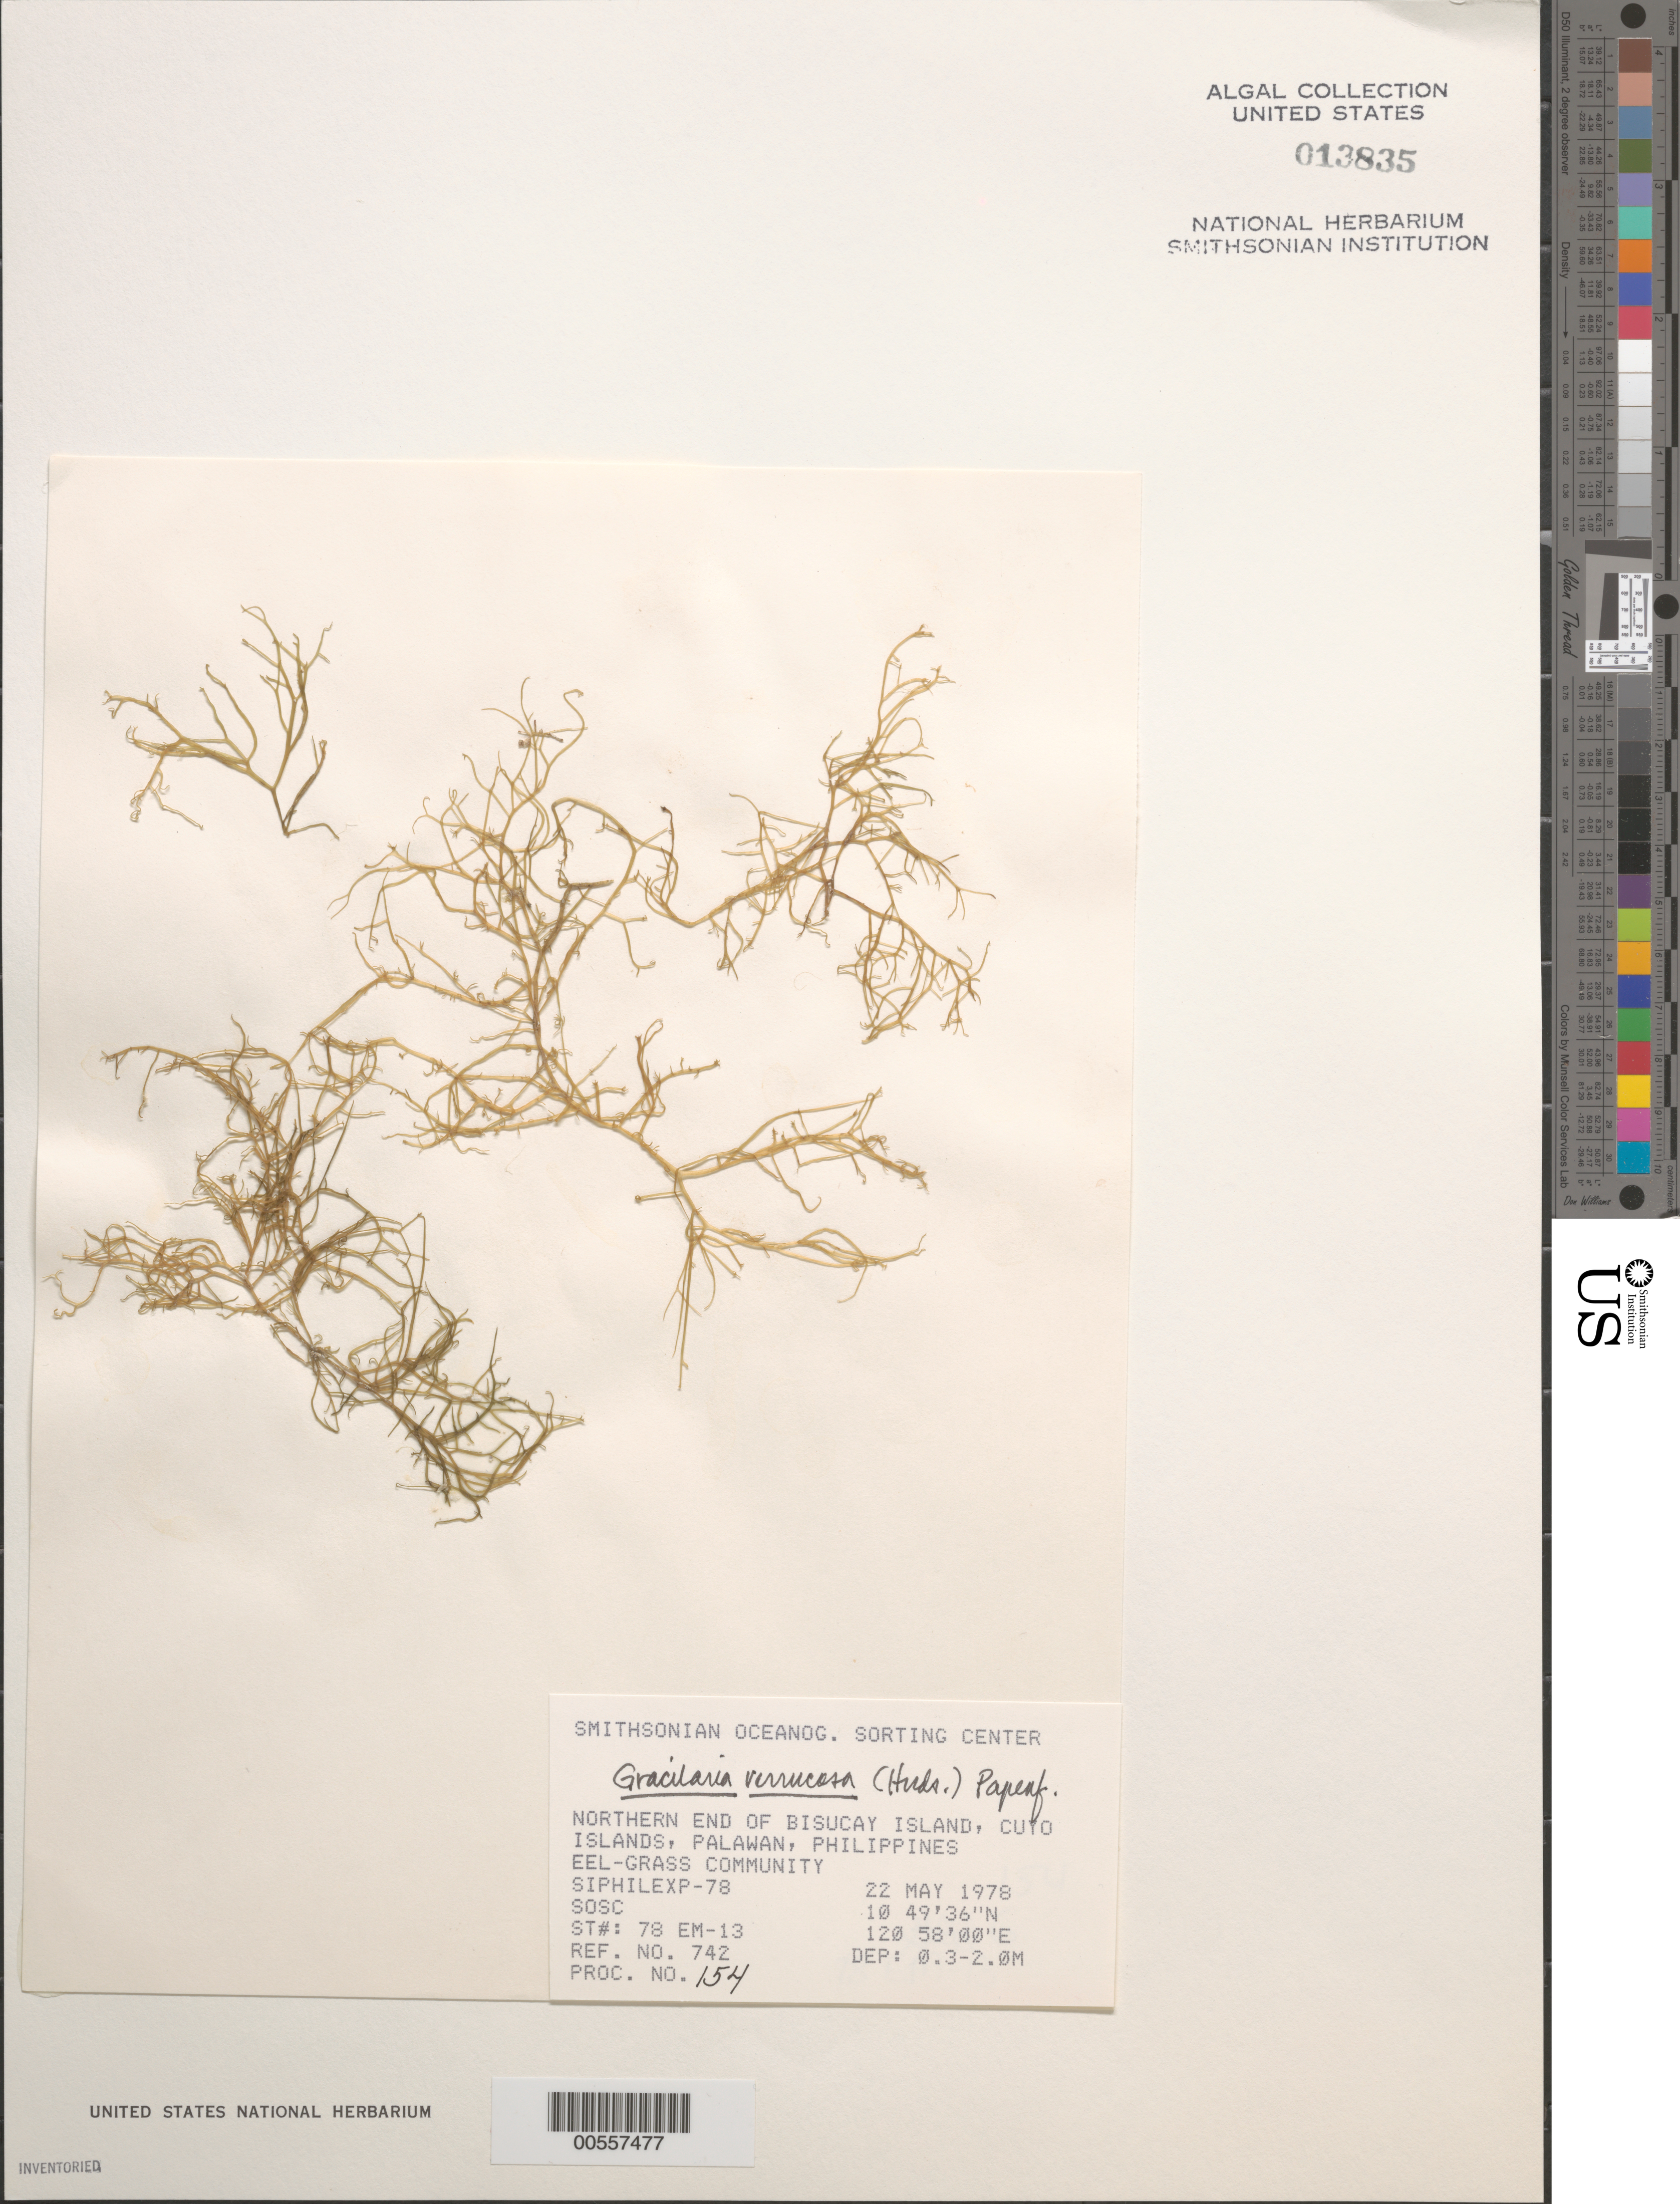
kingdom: Plantae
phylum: Rhodophyta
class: Florideophyceae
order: Gracilariales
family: Gracilariaceae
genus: Gracilariopsis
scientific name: Gracilariopsis longissima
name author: (S.G. Gmel.) Steentoft et al.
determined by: Algae name updating Project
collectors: SOSC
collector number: Station 78 Em-13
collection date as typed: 22 May 1978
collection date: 1978-05-22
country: Philippines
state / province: Mimaropa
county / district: Palawan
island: Bisucay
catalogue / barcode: US 13835